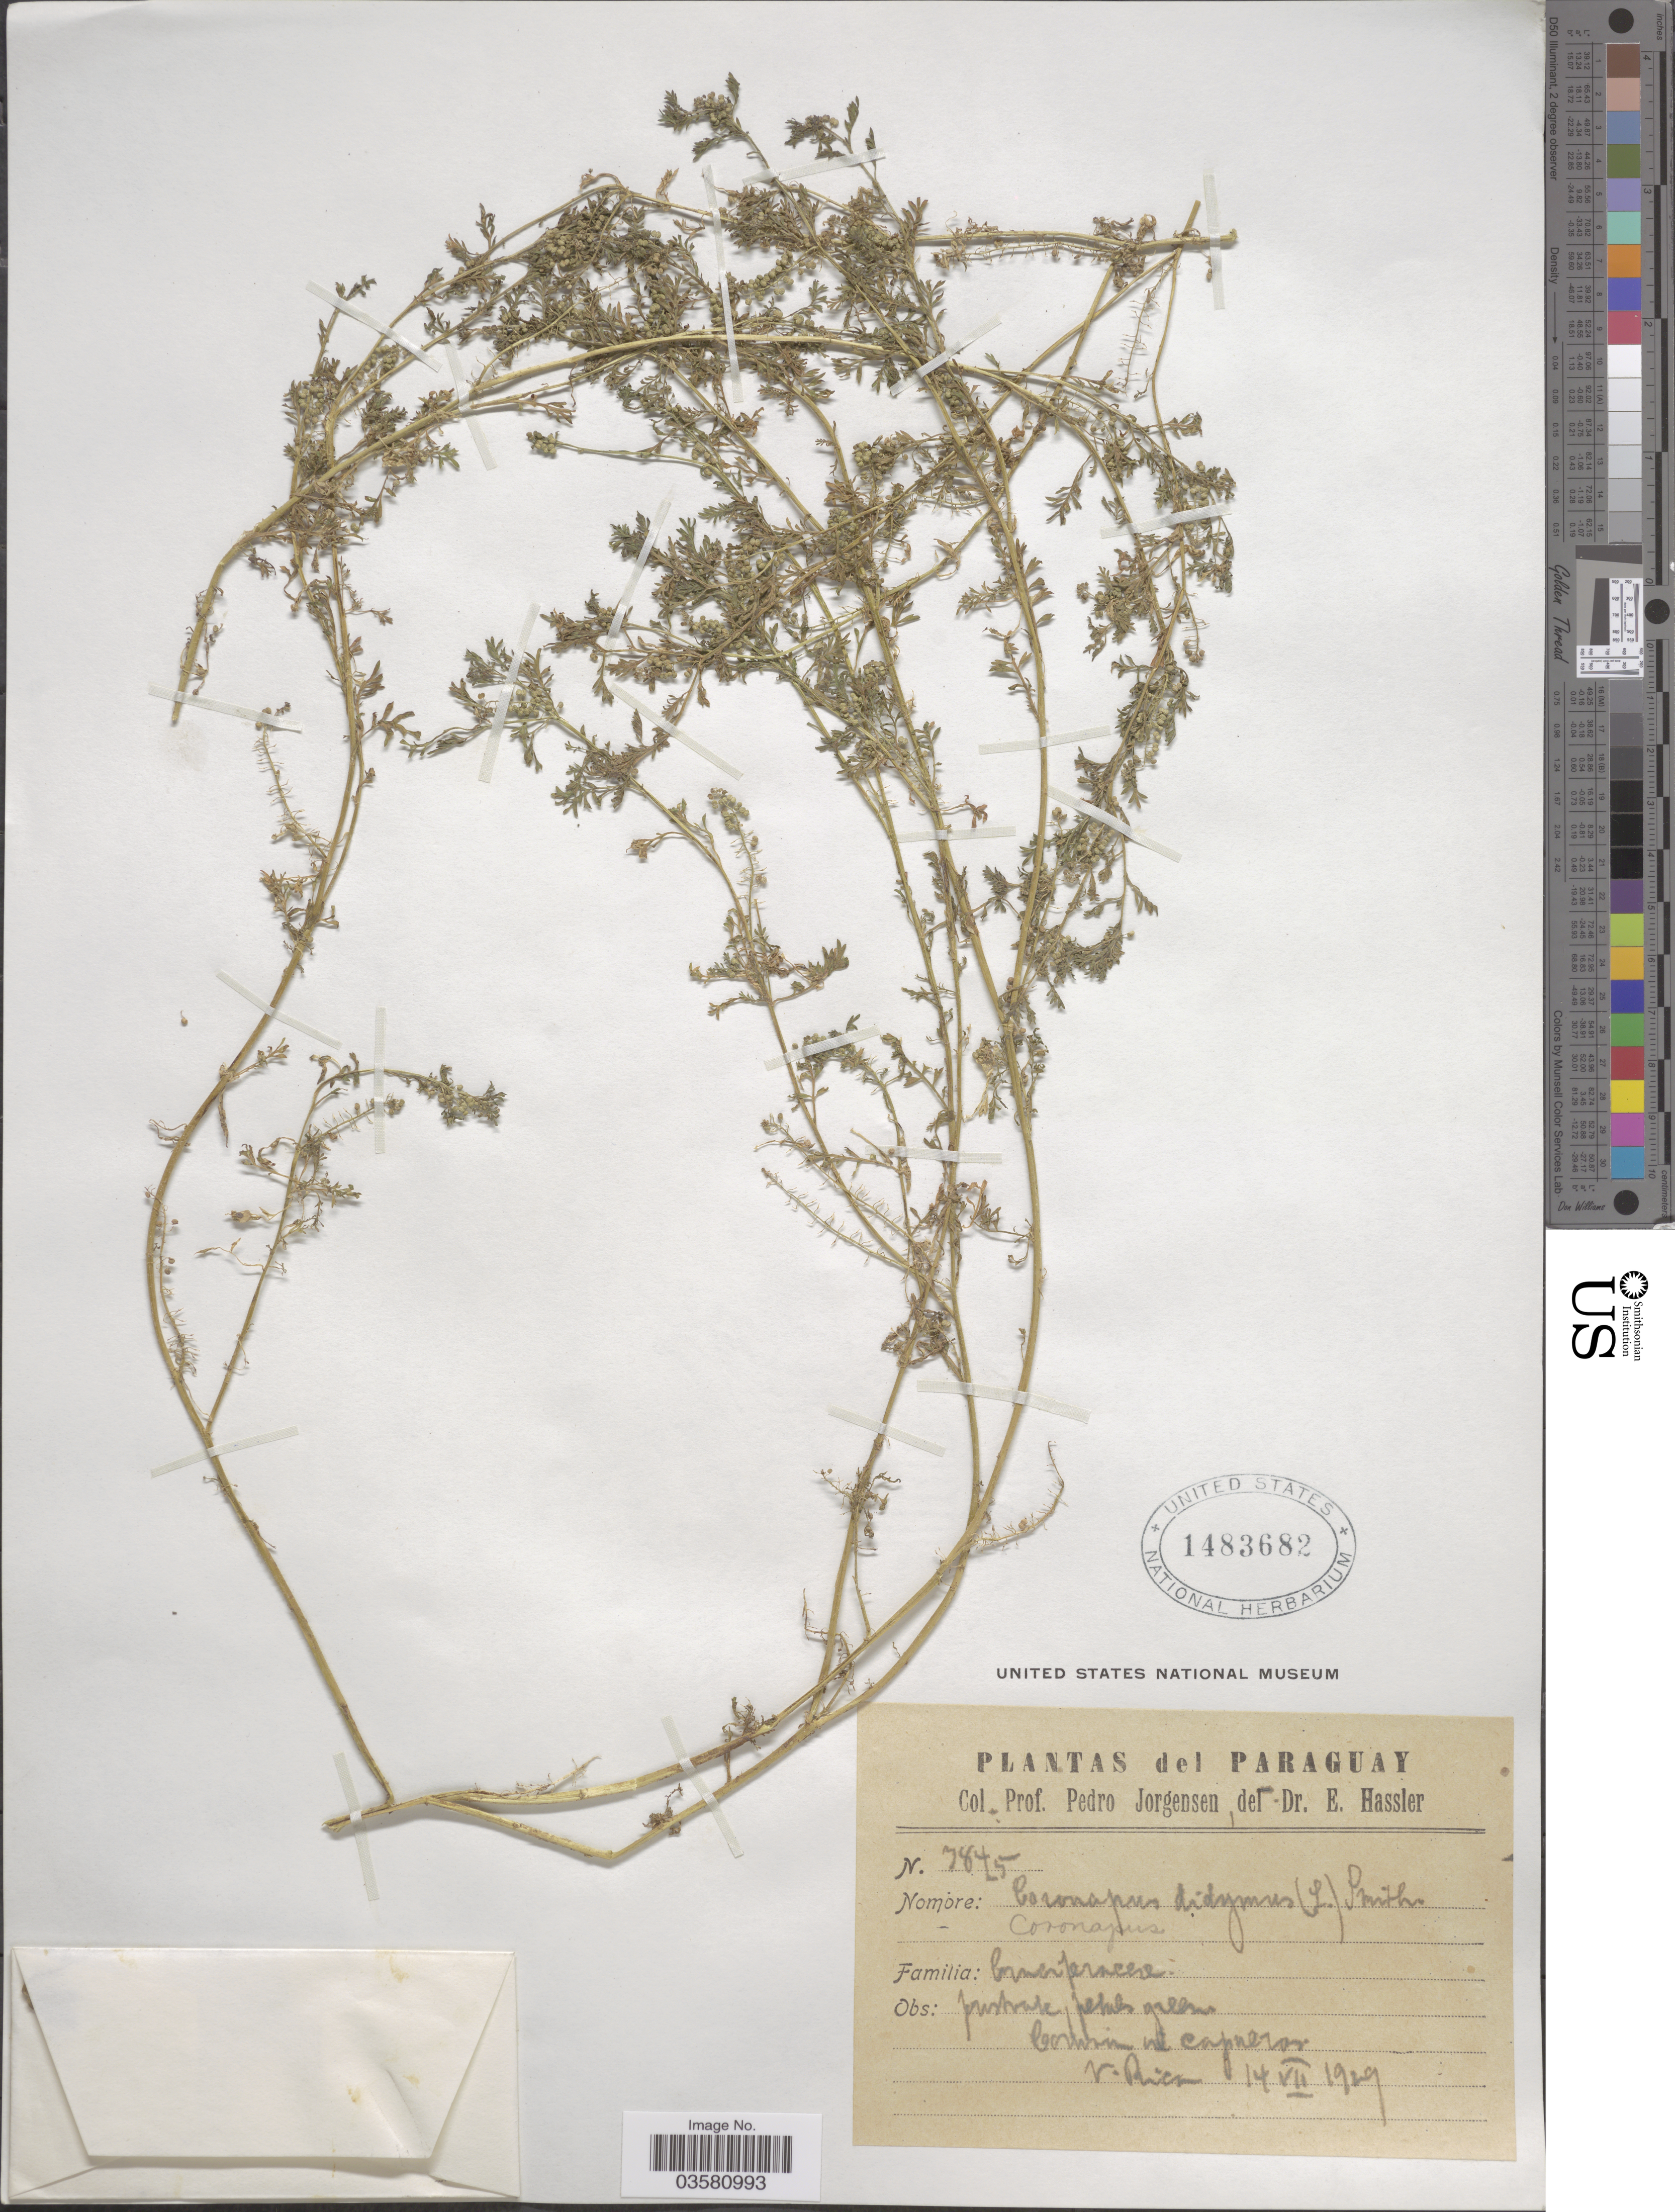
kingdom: Plantae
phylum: Tracheophyta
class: Magnoliopsida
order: Brassicales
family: Brassicaceae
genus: Lepidium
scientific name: Lepidium didymum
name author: L.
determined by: Strong, M. T., (US), Smithsonian Institution - National Museum of Natural History (UNITED STATES)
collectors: P. Jörgensen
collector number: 3845*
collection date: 1929-07-14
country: Paraguay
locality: V. Rica.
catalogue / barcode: US 1483682